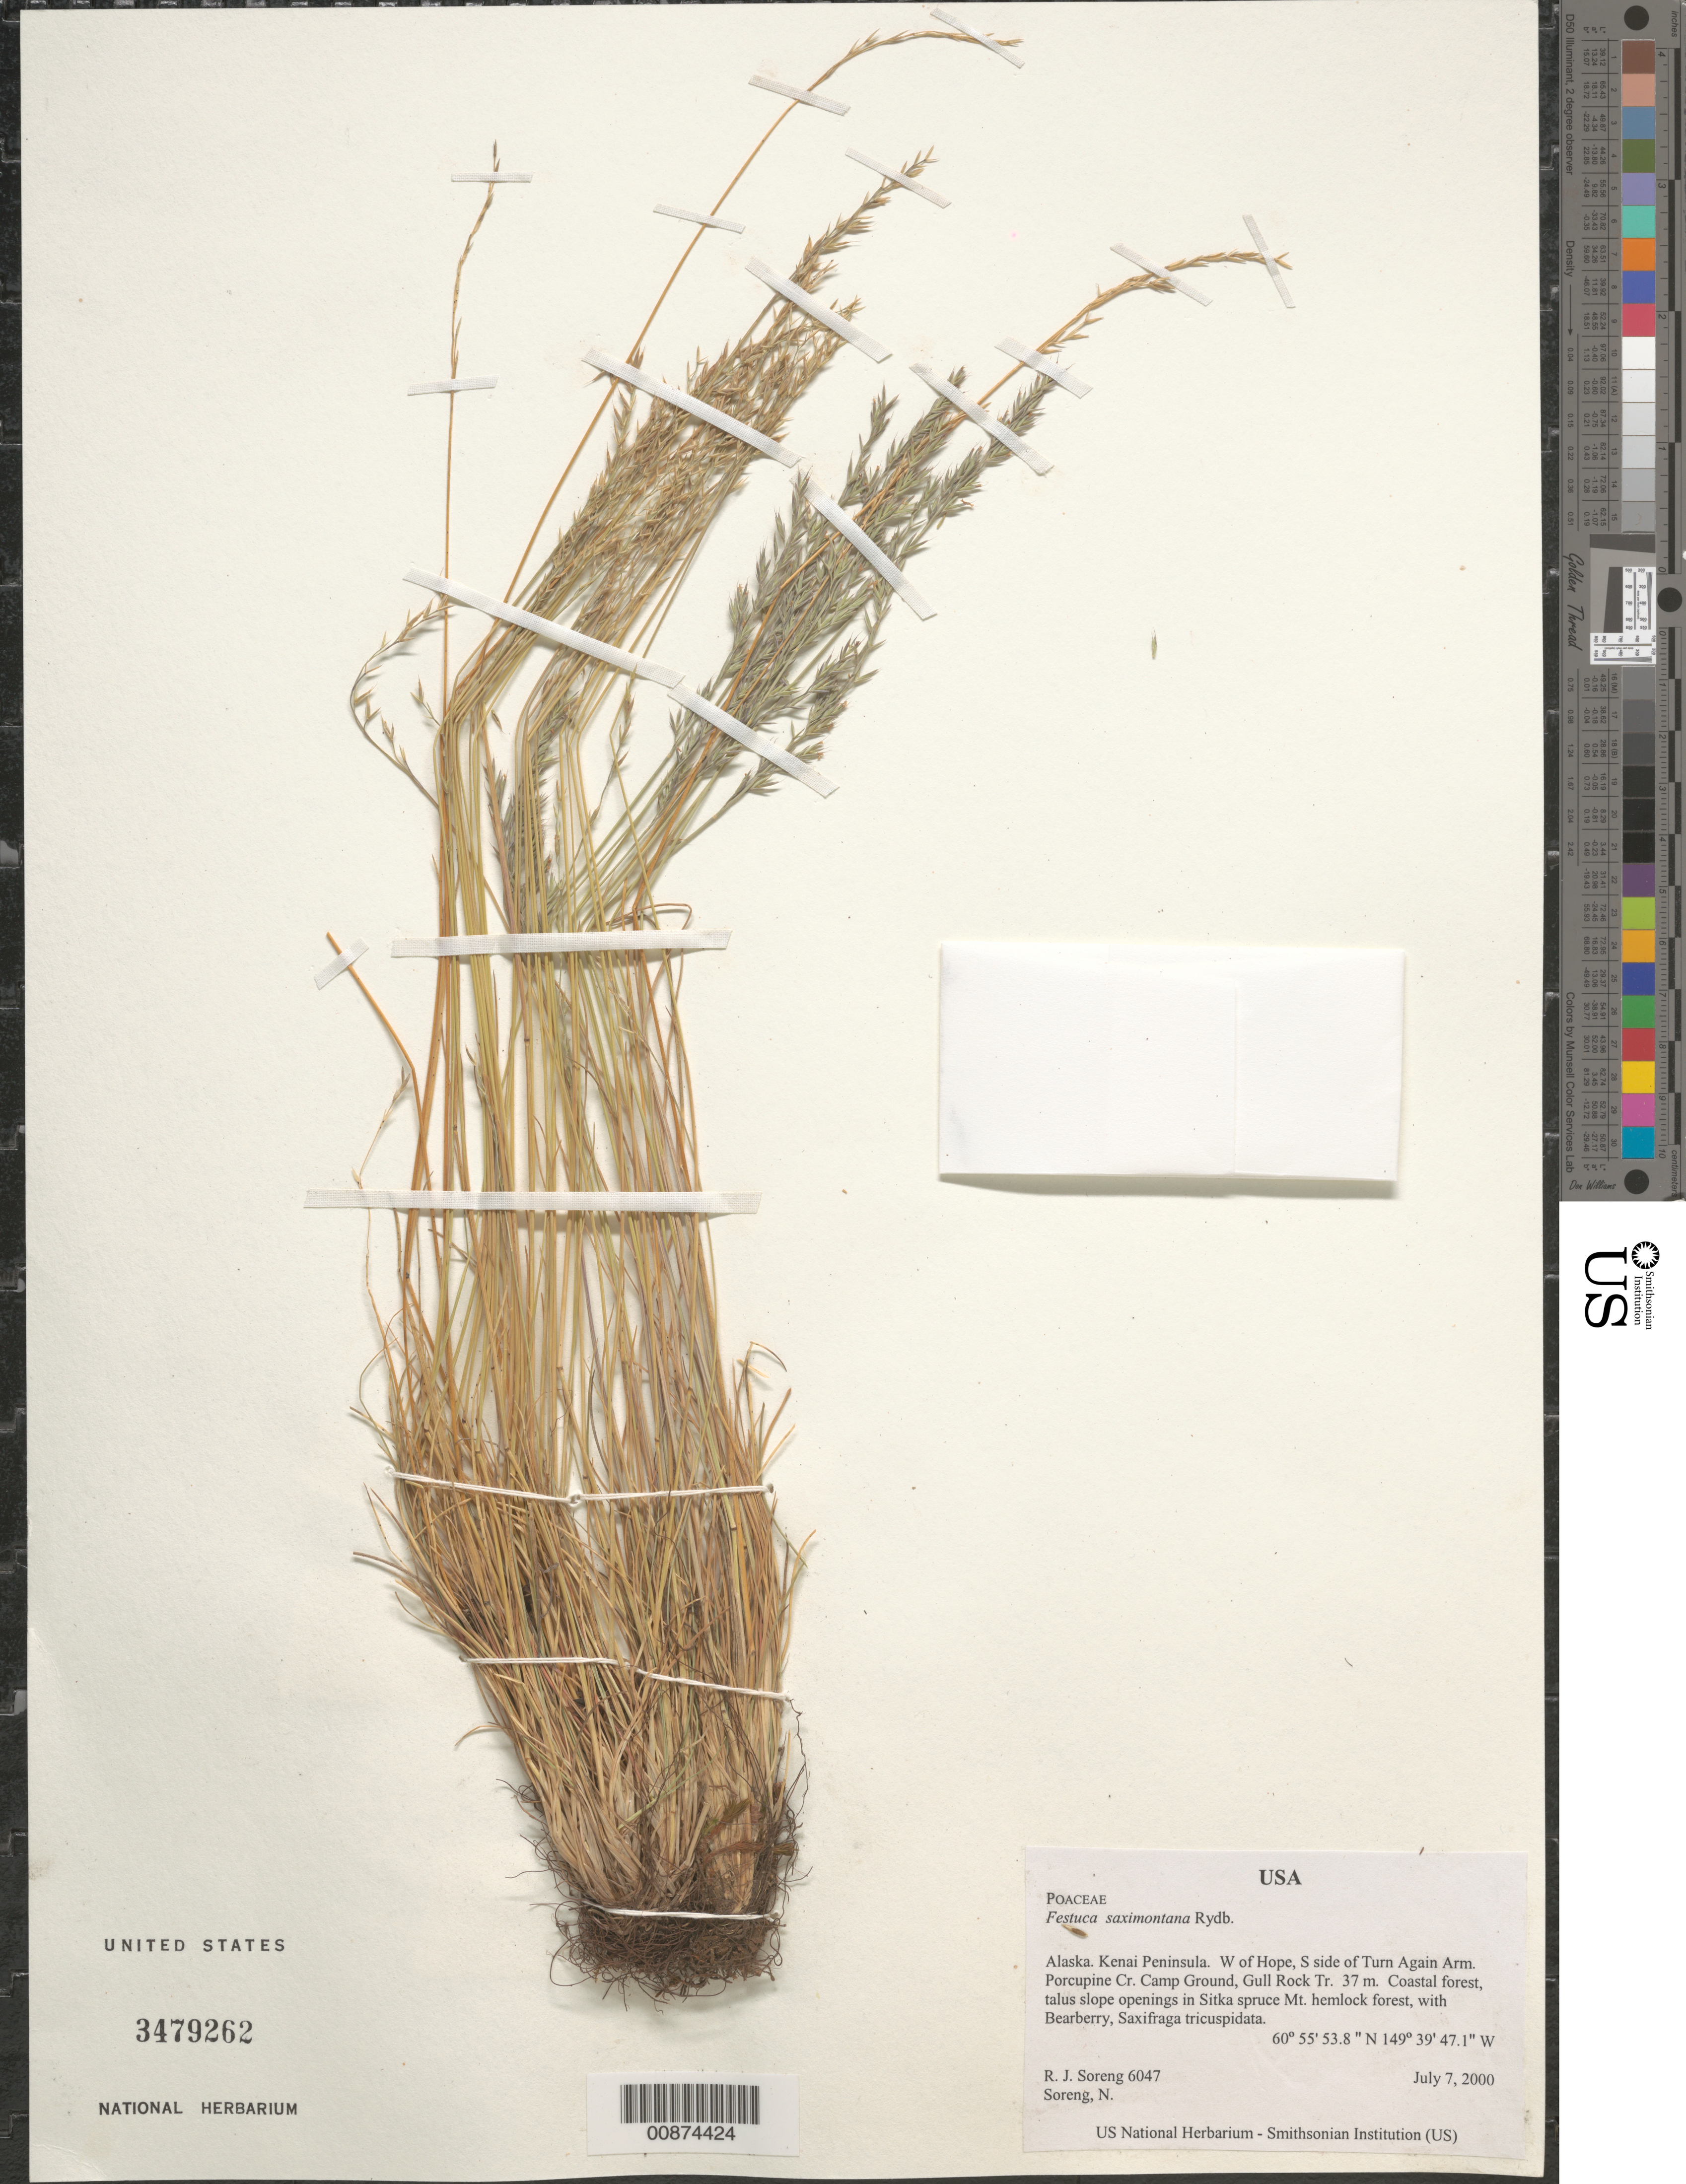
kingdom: Plantae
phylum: Tracheophyta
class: Liliopsida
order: Poales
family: Poaceae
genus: Festuca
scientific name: Festuca saximontana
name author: Rydb.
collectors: R. J. Soreng & N. L. Soreng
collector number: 6047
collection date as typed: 07 Jul 2000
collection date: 2000-07-07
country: United States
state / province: Alaska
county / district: Kenai Peninsula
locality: W of Hope, S side of Turn Again Arm. Porcupine Cr. Camp Ground, Gull Rock Tr.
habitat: Coastal forest, talus slope openings in Sitka spruce Mt. hemlock forest, with Bearberry, Saxifraga tricuspidata.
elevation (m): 37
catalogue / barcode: US 3479262